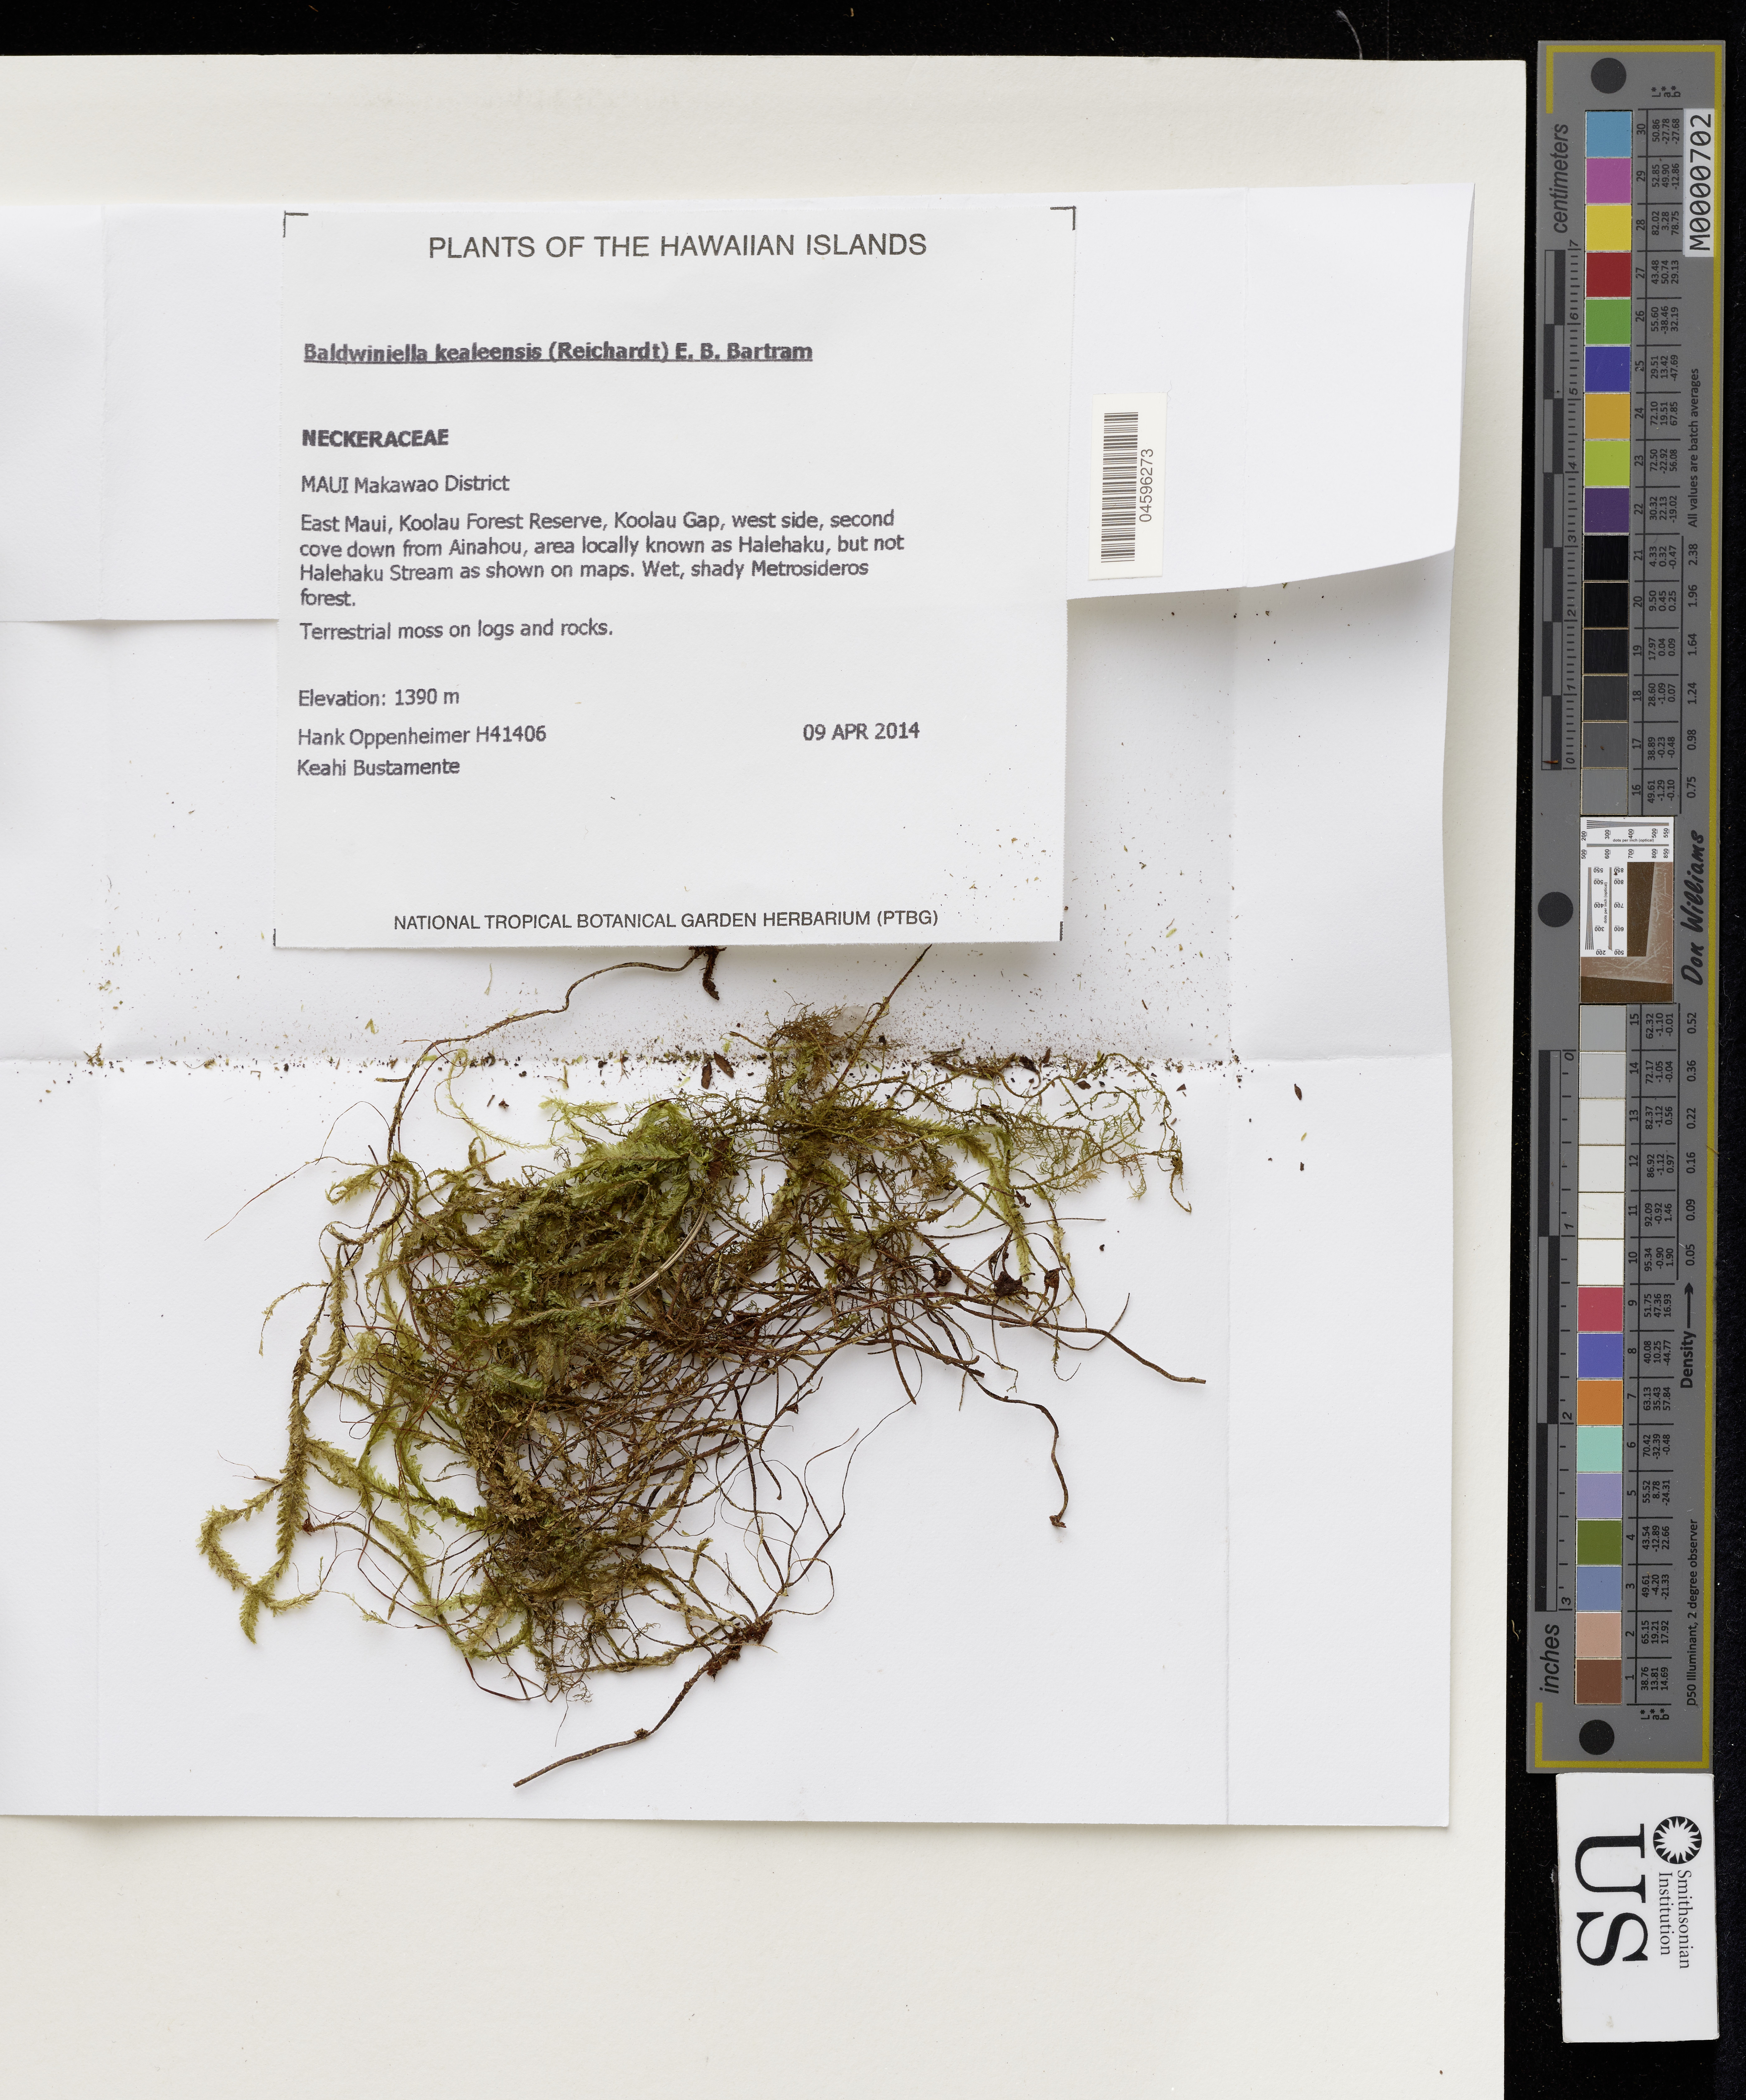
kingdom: Plantae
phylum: Bryophyta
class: Bryopsida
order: Hypnales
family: Neckeraceae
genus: Baldwiniella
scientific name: Baldwiniella kealeensis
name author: (Reichardt) E.B. Bartram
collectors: H. Oppenheimer & K. M. Bustamente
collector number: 41406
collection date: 2014-04-09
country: United States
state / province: Hawaii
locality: Maui Makawao District, East Maui, Koolau Forest Reserve, Koolau Gap, west side, second cove down from Ainahou, area locally known as Halehaku, but not Halehaku Stream as shown on maps.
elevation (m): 1390